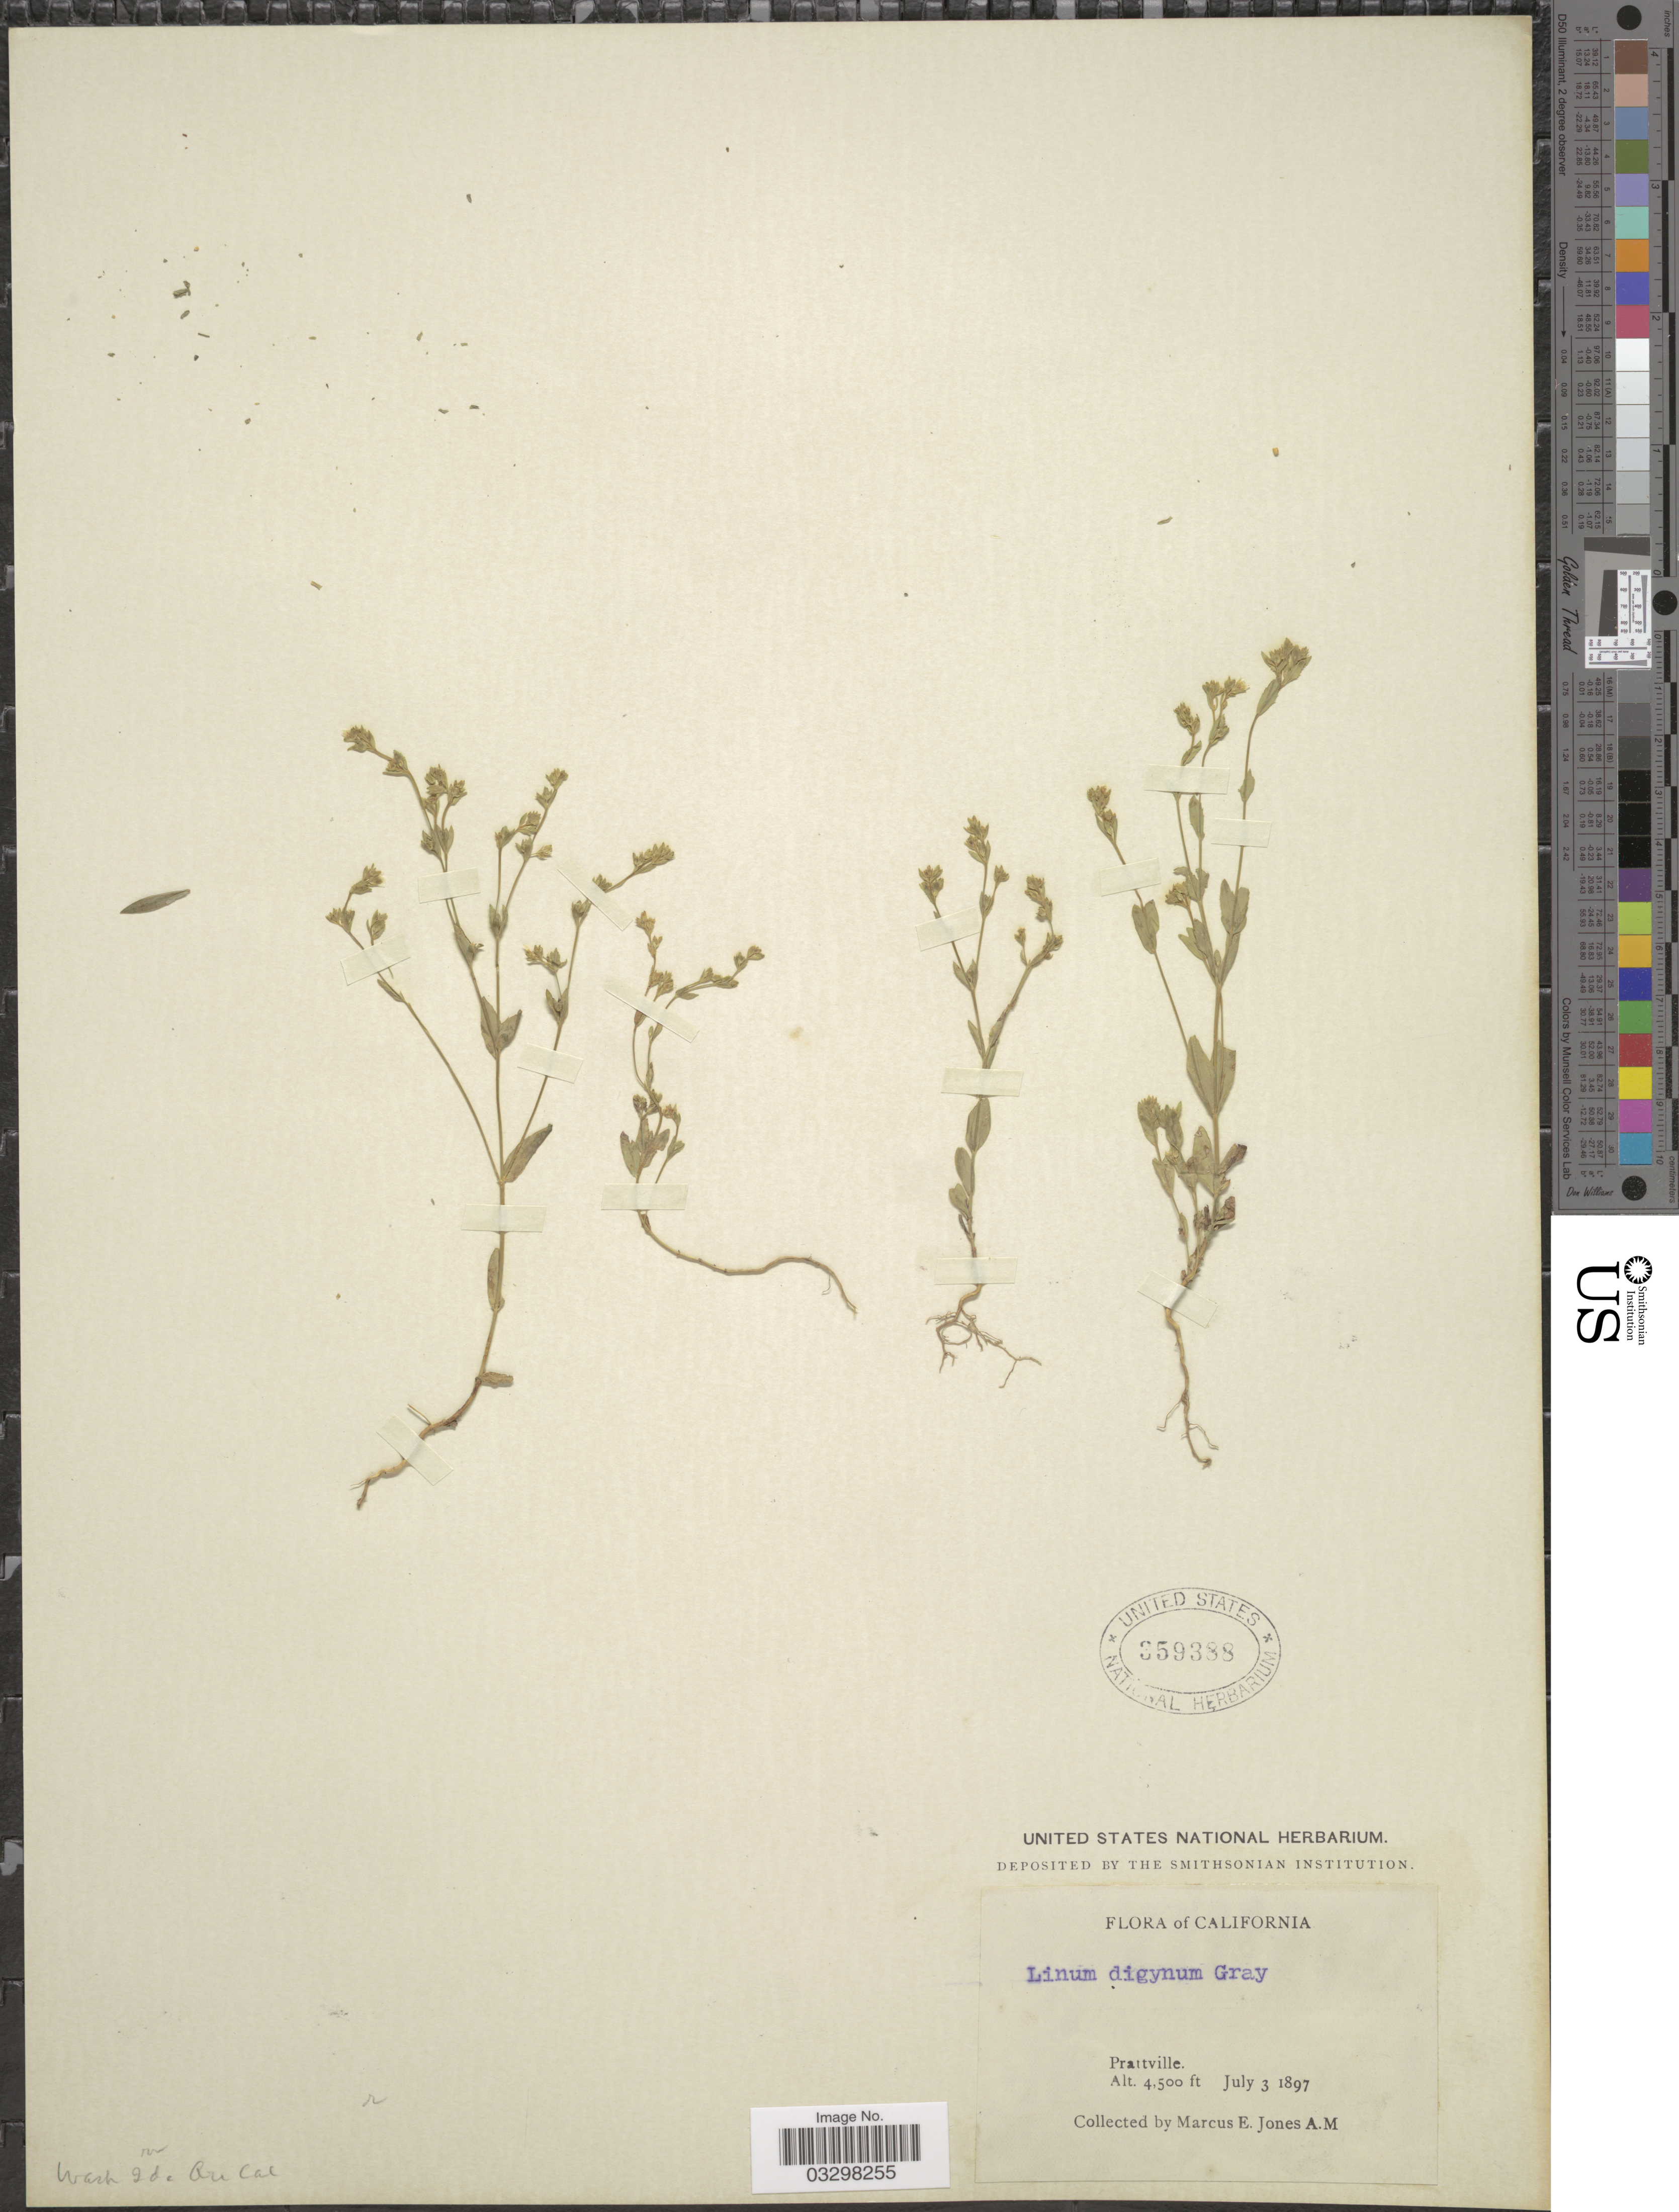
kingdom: Plantae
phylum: Tracheophyta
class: Magnoliopsida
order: Malpighiales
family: Linaceae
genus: Linum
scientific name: Linum digynum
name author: A. Gray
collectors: M. E. Jones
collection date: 1897-07-03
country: United States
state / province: California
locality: Prattville.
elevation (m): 1372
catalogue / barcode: US 359388